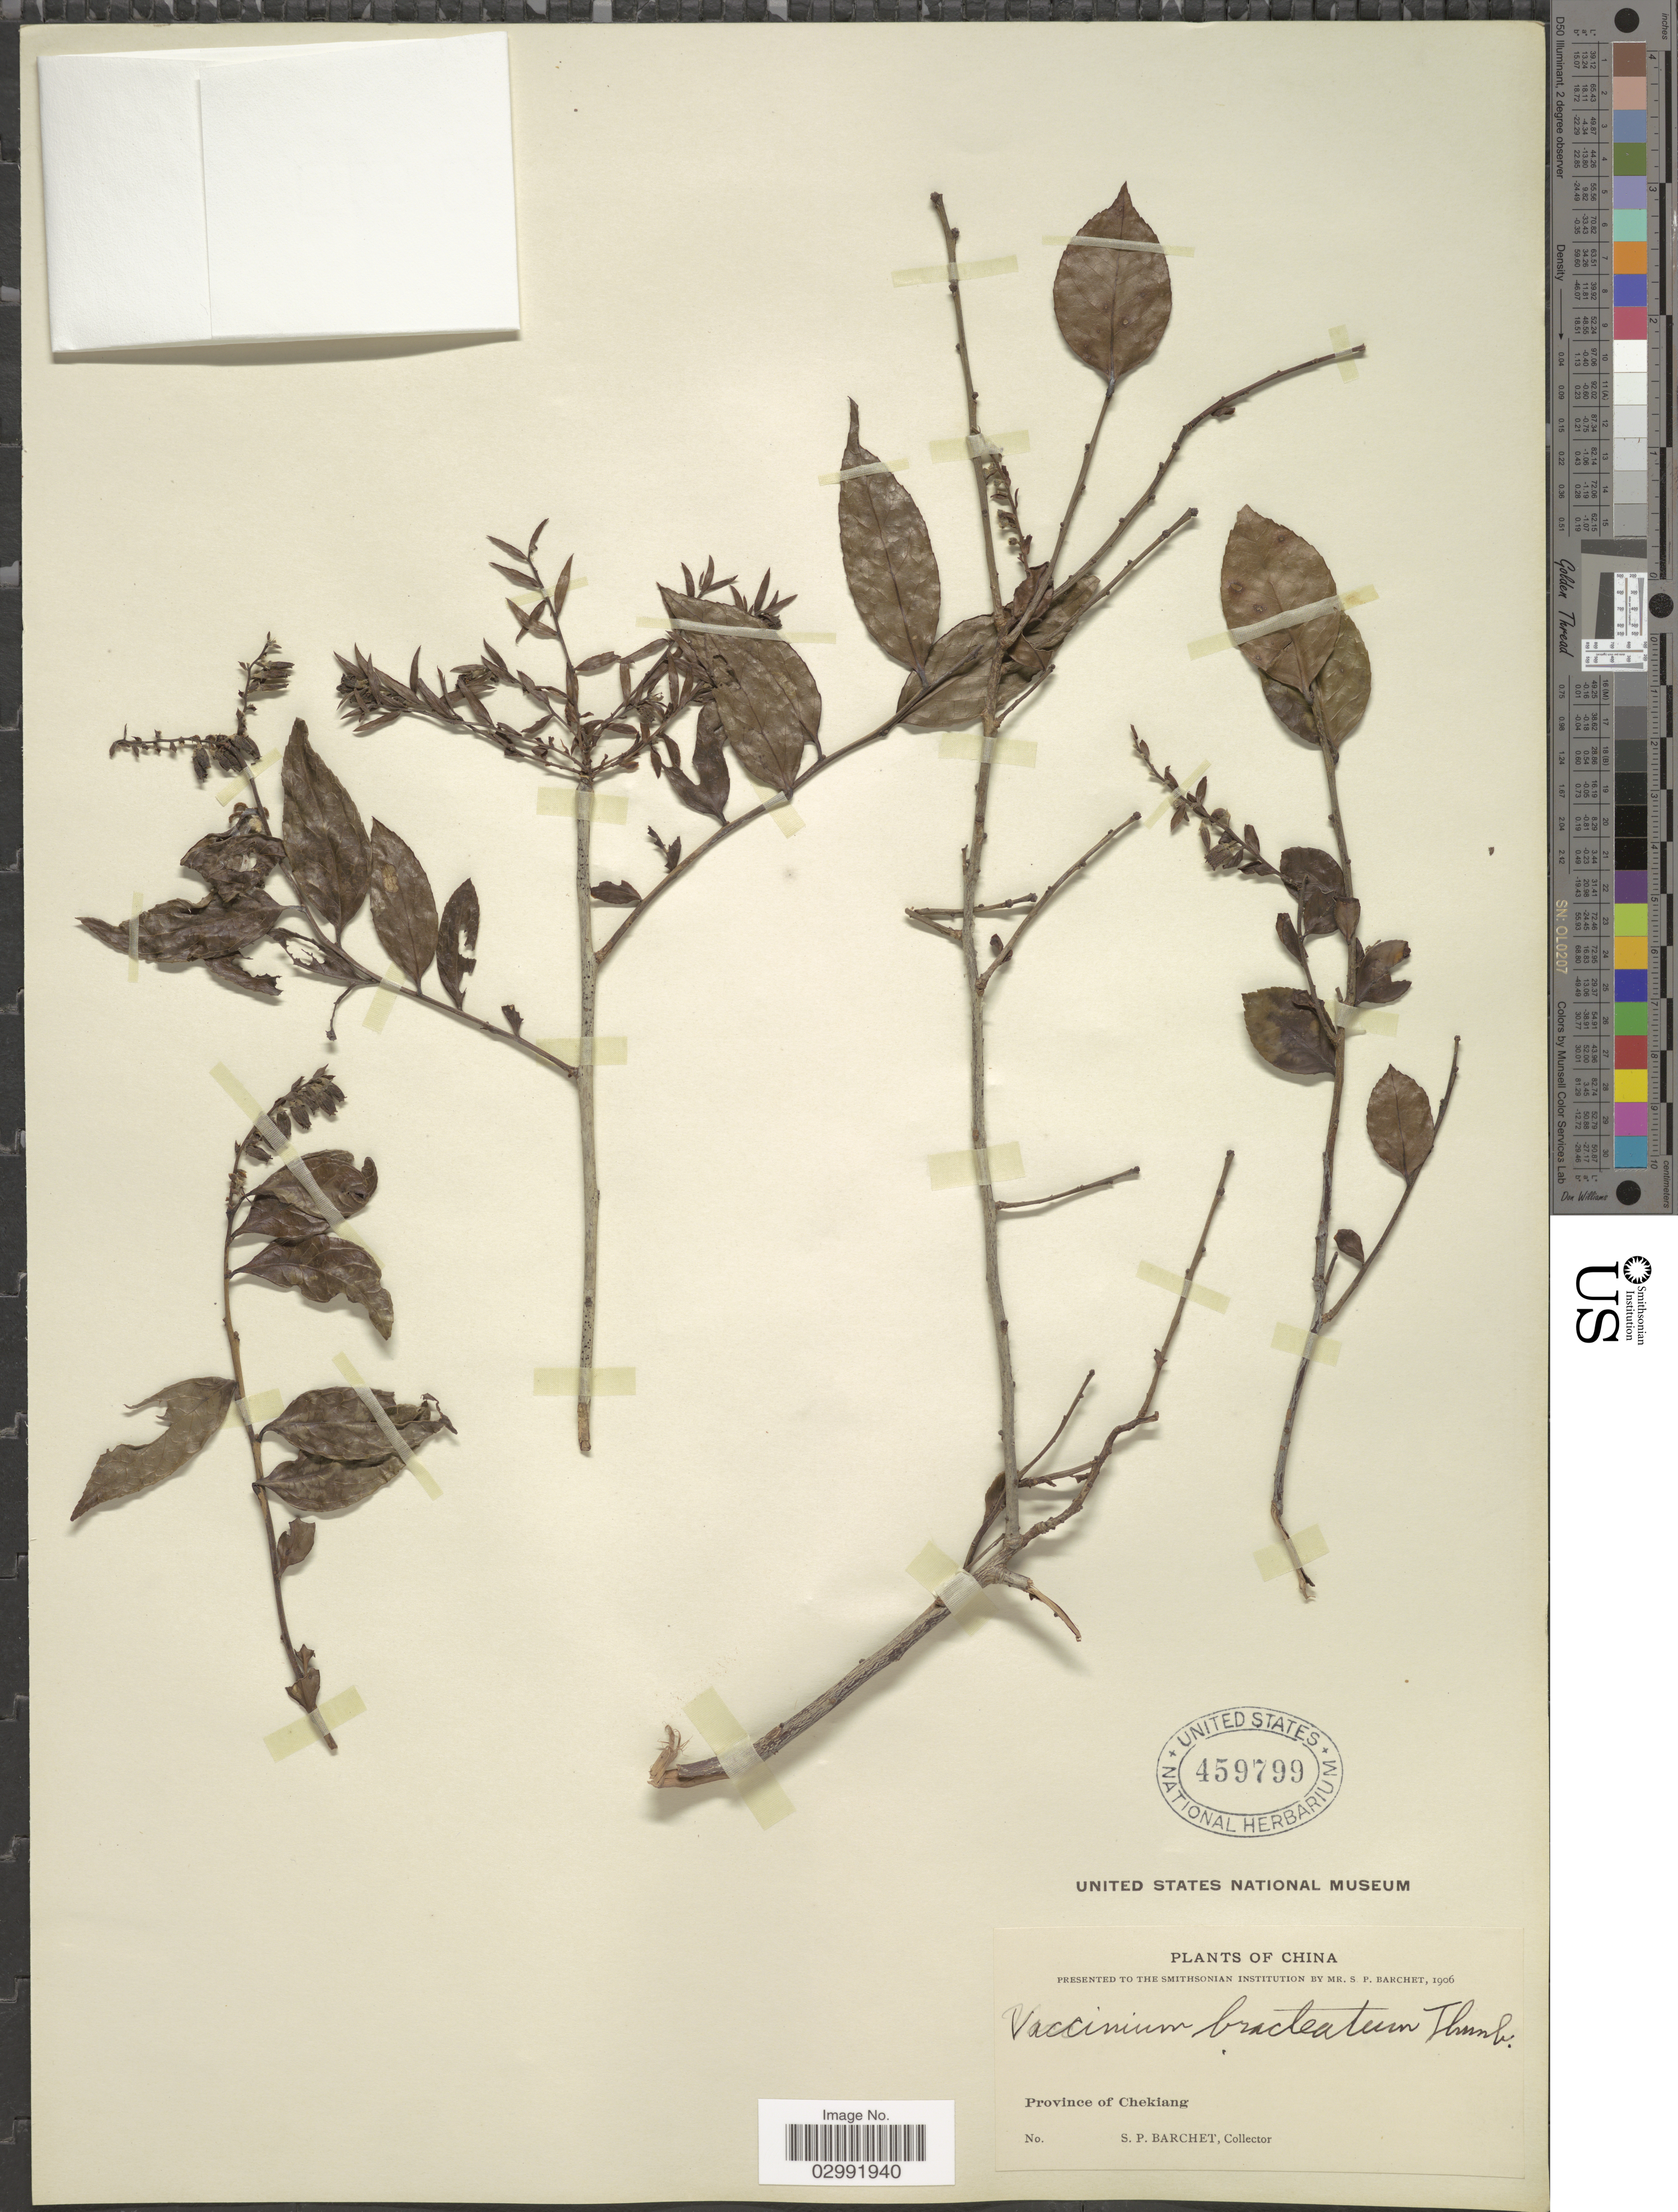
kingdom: Plantae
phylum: Tracheophyta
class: Magnoliopsida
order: Ericales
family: Ericaceae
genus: Vaccinium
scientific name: Vaccinium bracteatum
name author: Thunb.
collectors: S. P. Barchet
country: China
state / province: Zhejiang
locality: Province of Chekiang.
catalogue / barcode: US 459799